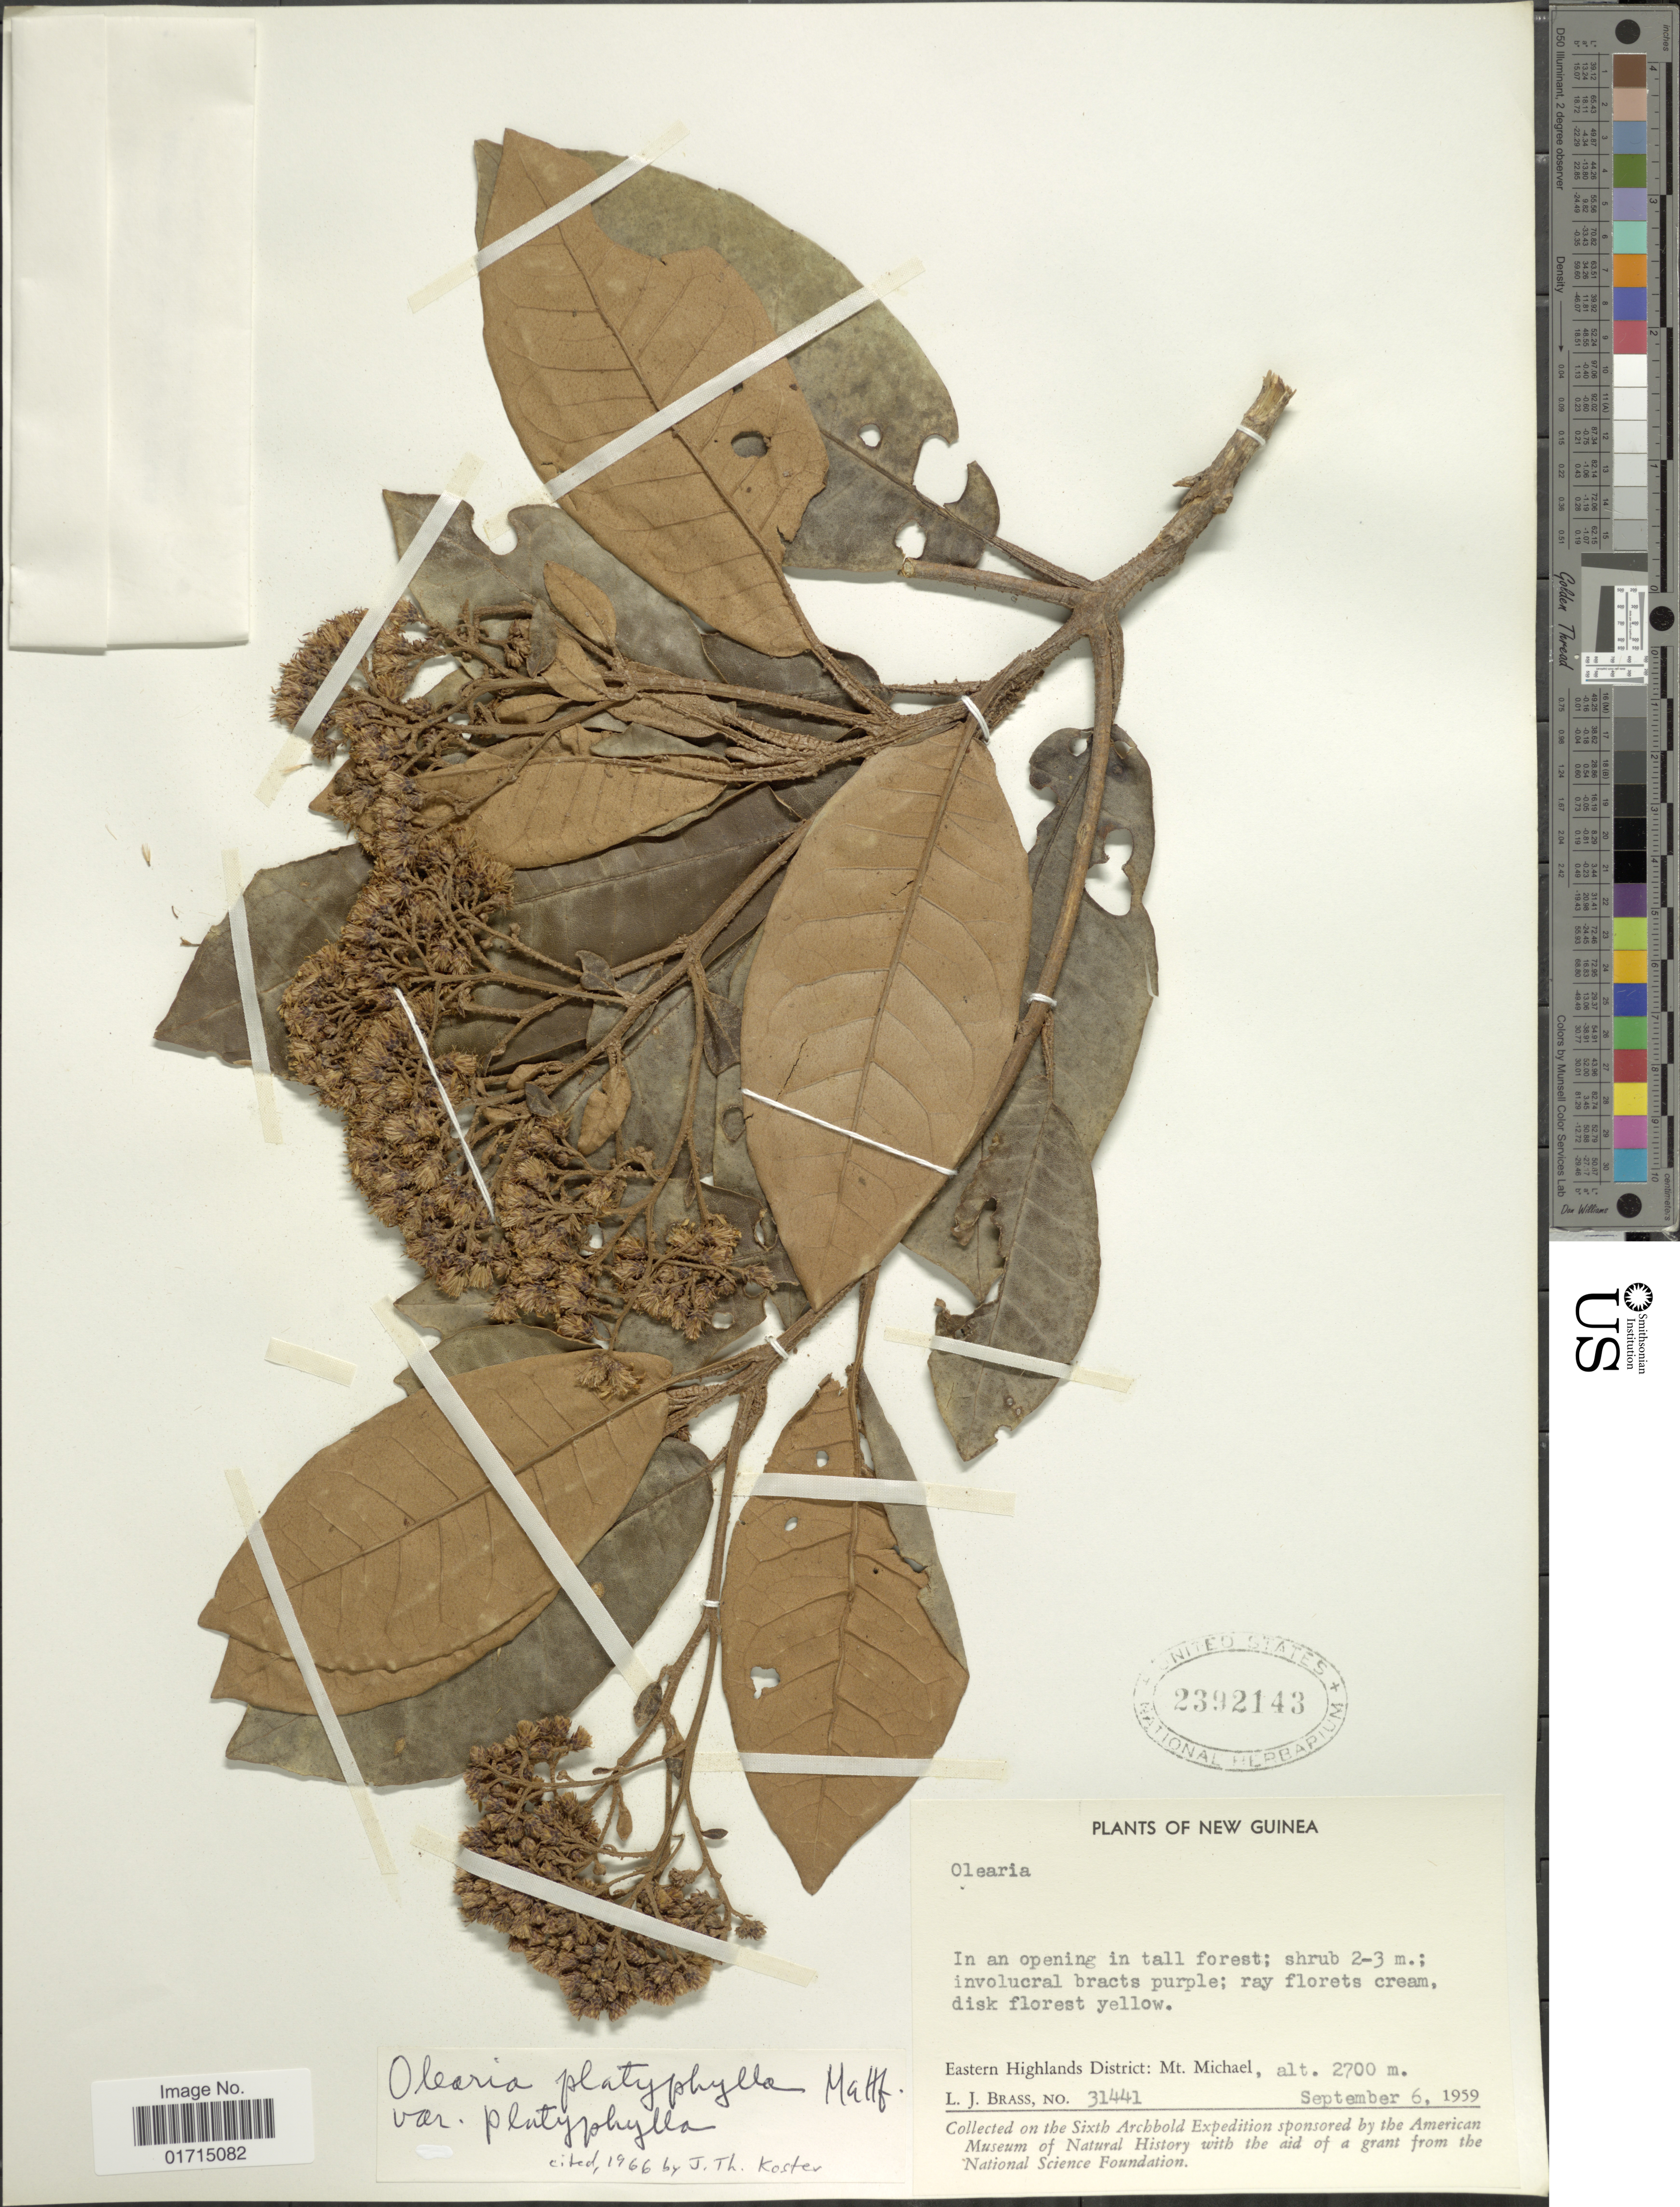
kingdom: Plantae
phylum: Tracheophyta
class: Magnoliopsida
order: Asterales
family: Asteraceae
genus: Olearia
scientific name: Olearia platyphylla var. platyphylla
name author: Mattf.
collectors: L. J. Brass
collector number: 31441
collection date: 1959-09-06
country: Papua New Guinea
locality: New Guinea. Eastern Highlands District: Mt. Michael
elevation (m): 2700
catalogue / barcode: US 2392143